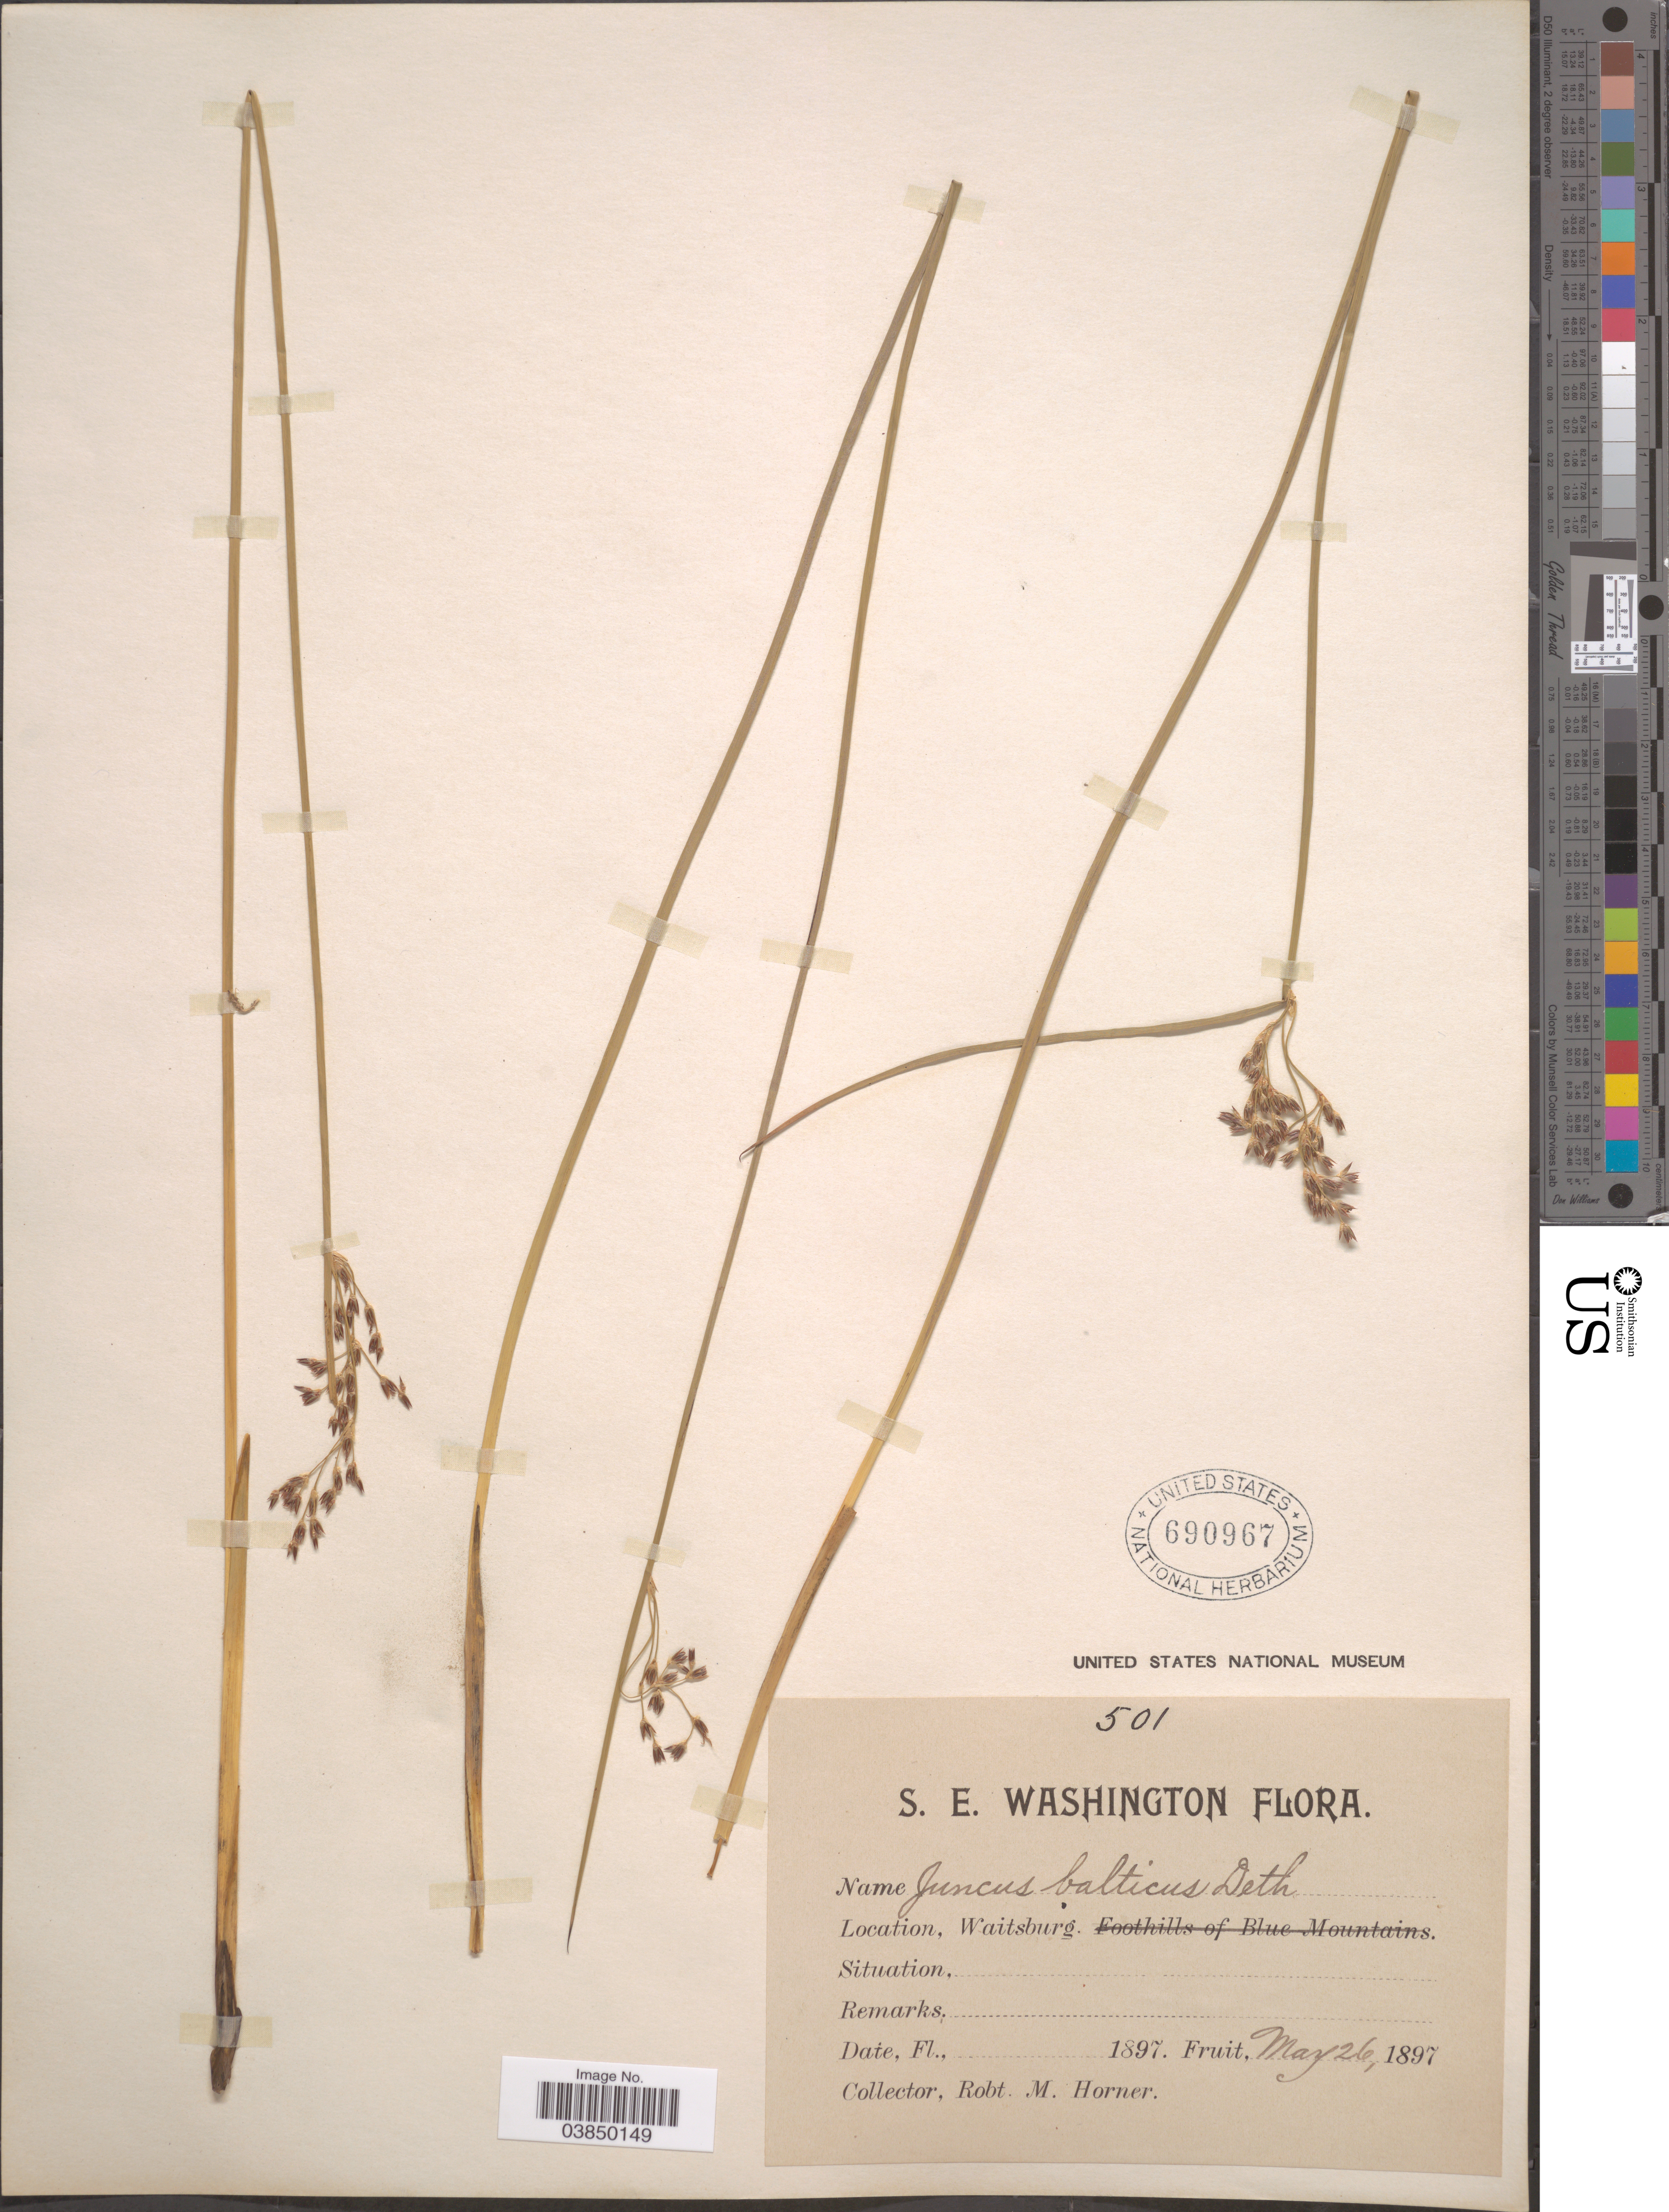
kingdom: Plantae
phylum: Tracheophyta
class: Liliopsida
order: Poales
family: Juncaceae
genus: Juncus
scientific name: Juncus balticus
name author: Willd.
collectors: R. Horner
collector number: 501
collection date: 1897-05-26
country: United States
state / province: Washington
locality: S. E. Washington. Waitsburg.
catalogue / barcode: US 690967